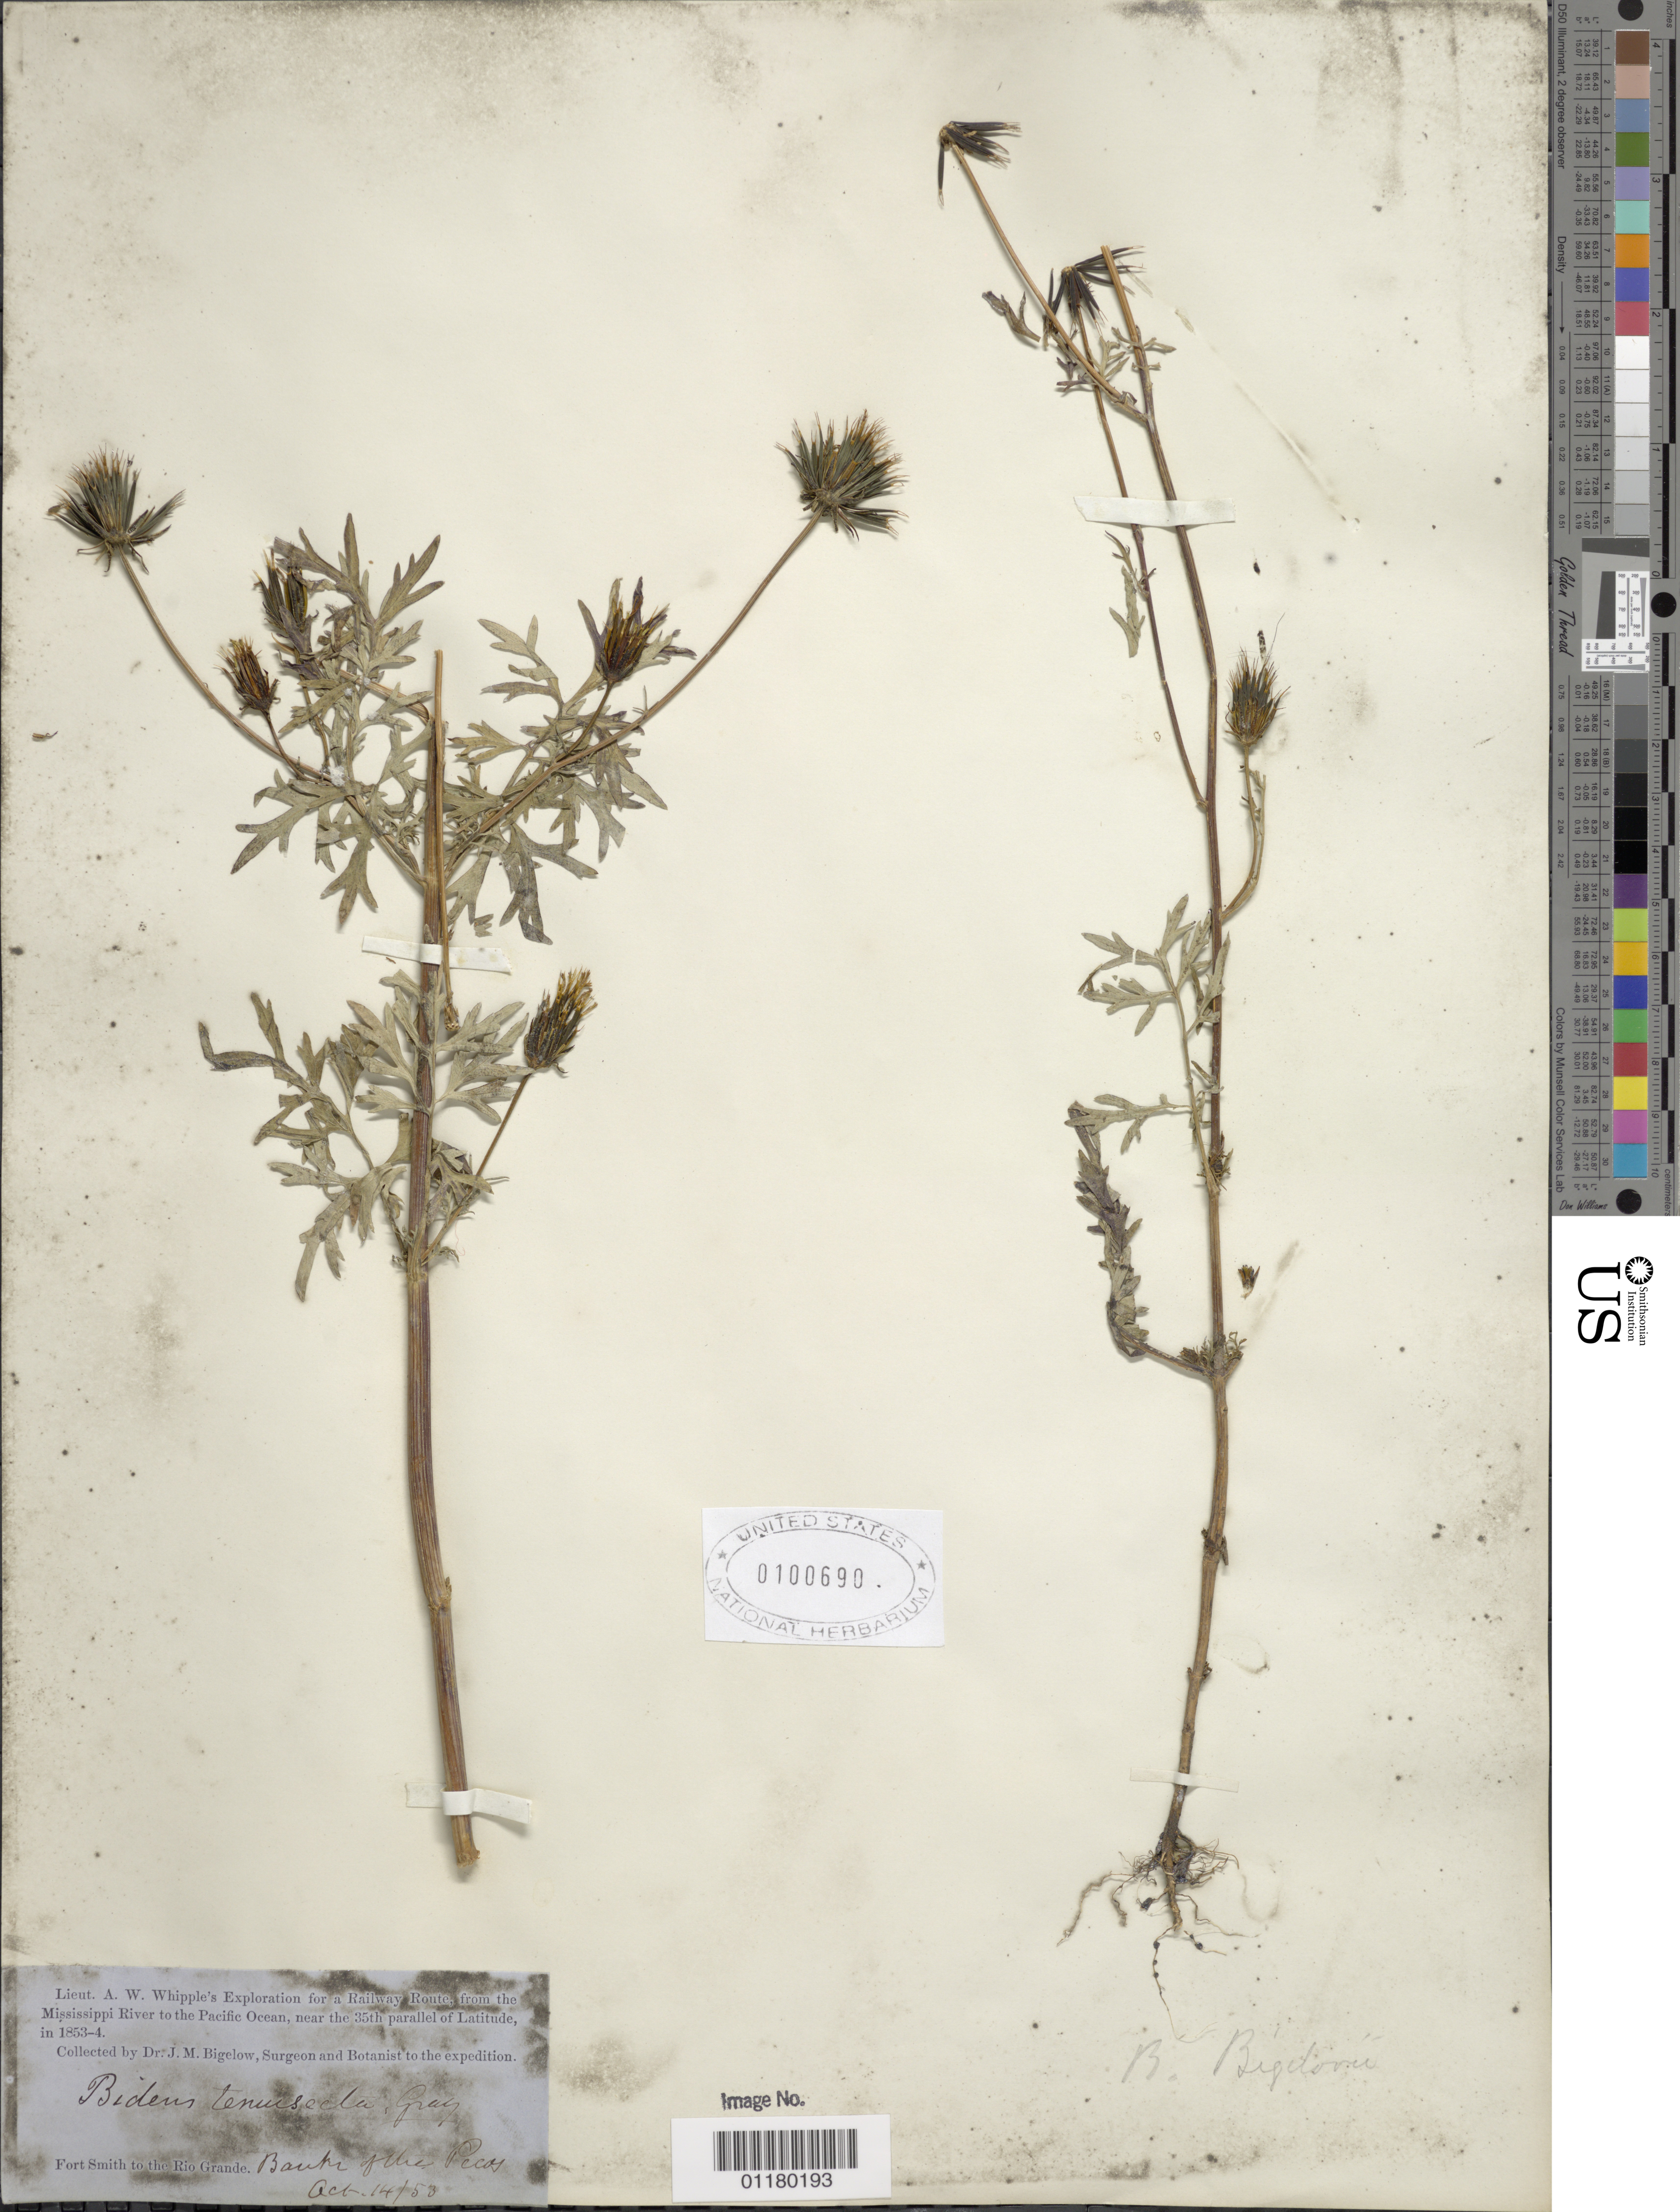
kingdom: Plantae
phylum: Tracheophyta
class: Magnoliopsida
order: Asterales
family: Asteraceae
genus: Bidens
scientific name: Bidens tenuisecta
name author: A. Gray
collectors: J. M. Bigelow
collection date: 1853-10-14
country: United States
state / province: Texas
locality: Fort Smith to the Rio Grande, banks of the Pecos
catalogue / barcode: US 100690